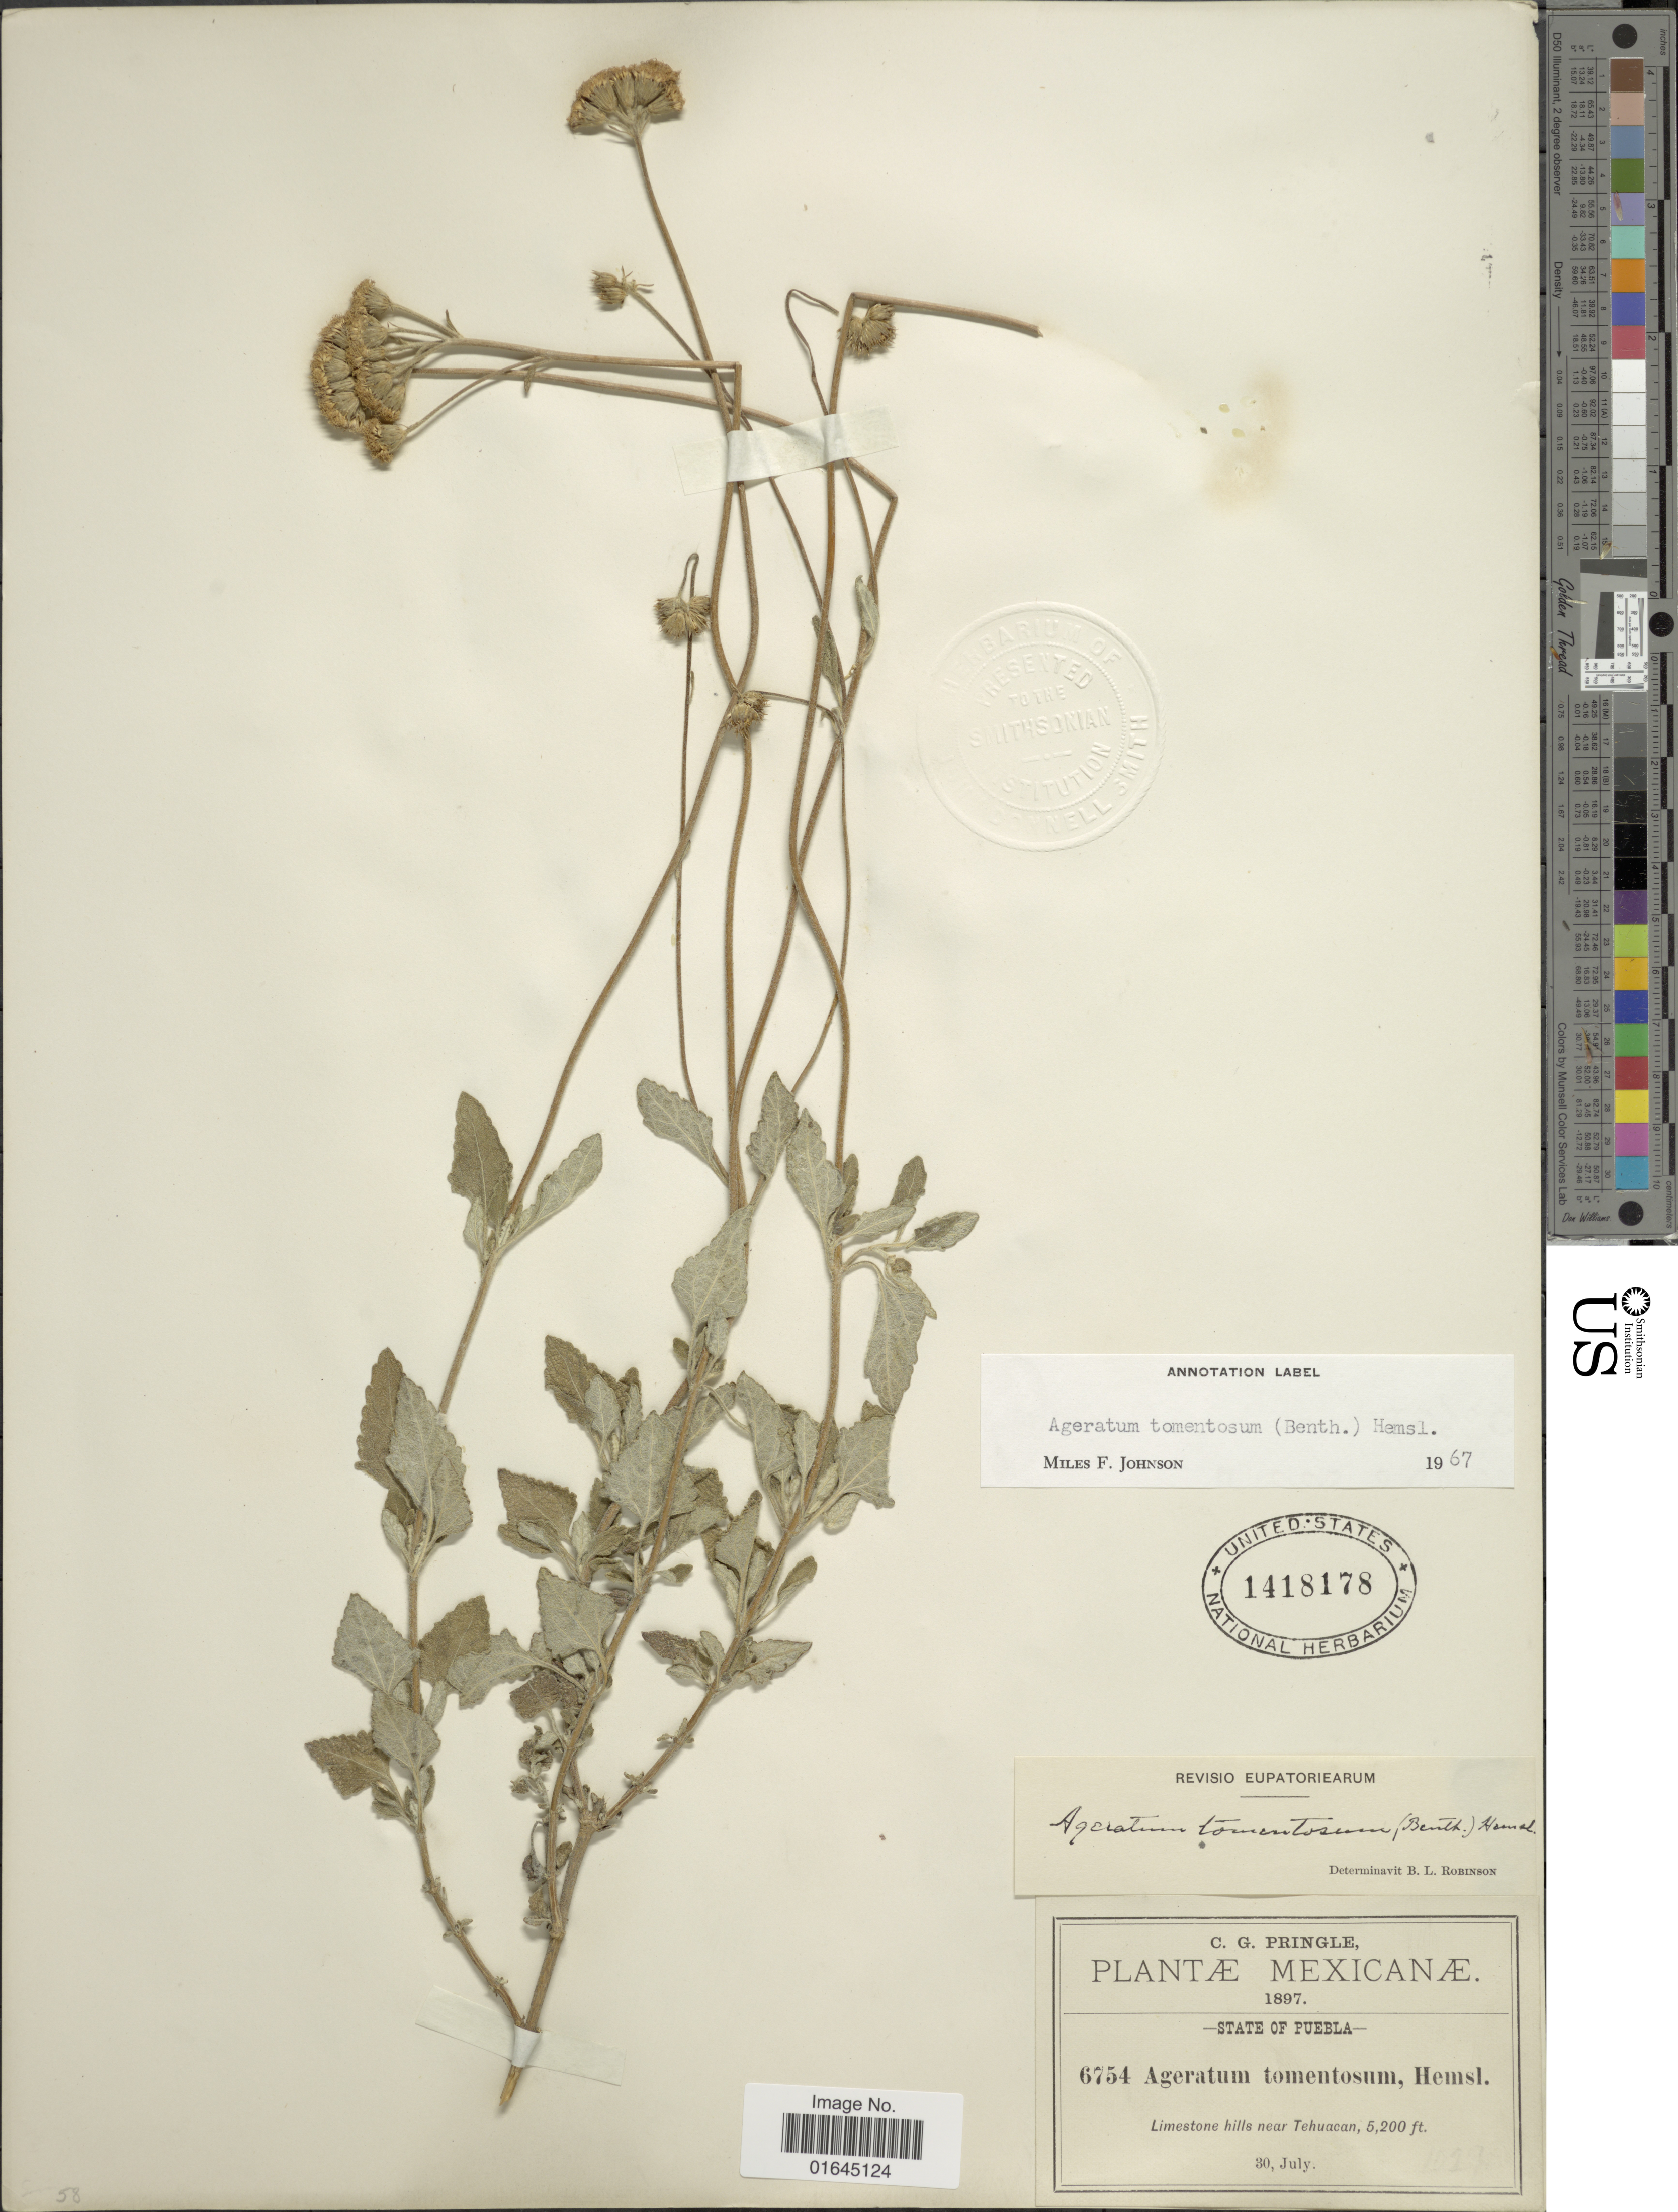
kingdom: Plantae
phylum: Tracheophyta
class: Magnoliopsida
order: Asterales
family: Asteraceae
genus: Ageratum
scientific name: Ageratum tehuacanum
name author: R.M. King & H. Rob.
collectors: C. G. Pringle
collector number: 6754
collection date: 1897-07-30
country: Mexico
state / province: Puebla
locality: Limestone hills near Tehuacan.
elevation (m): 1585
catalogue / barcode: US 1418178